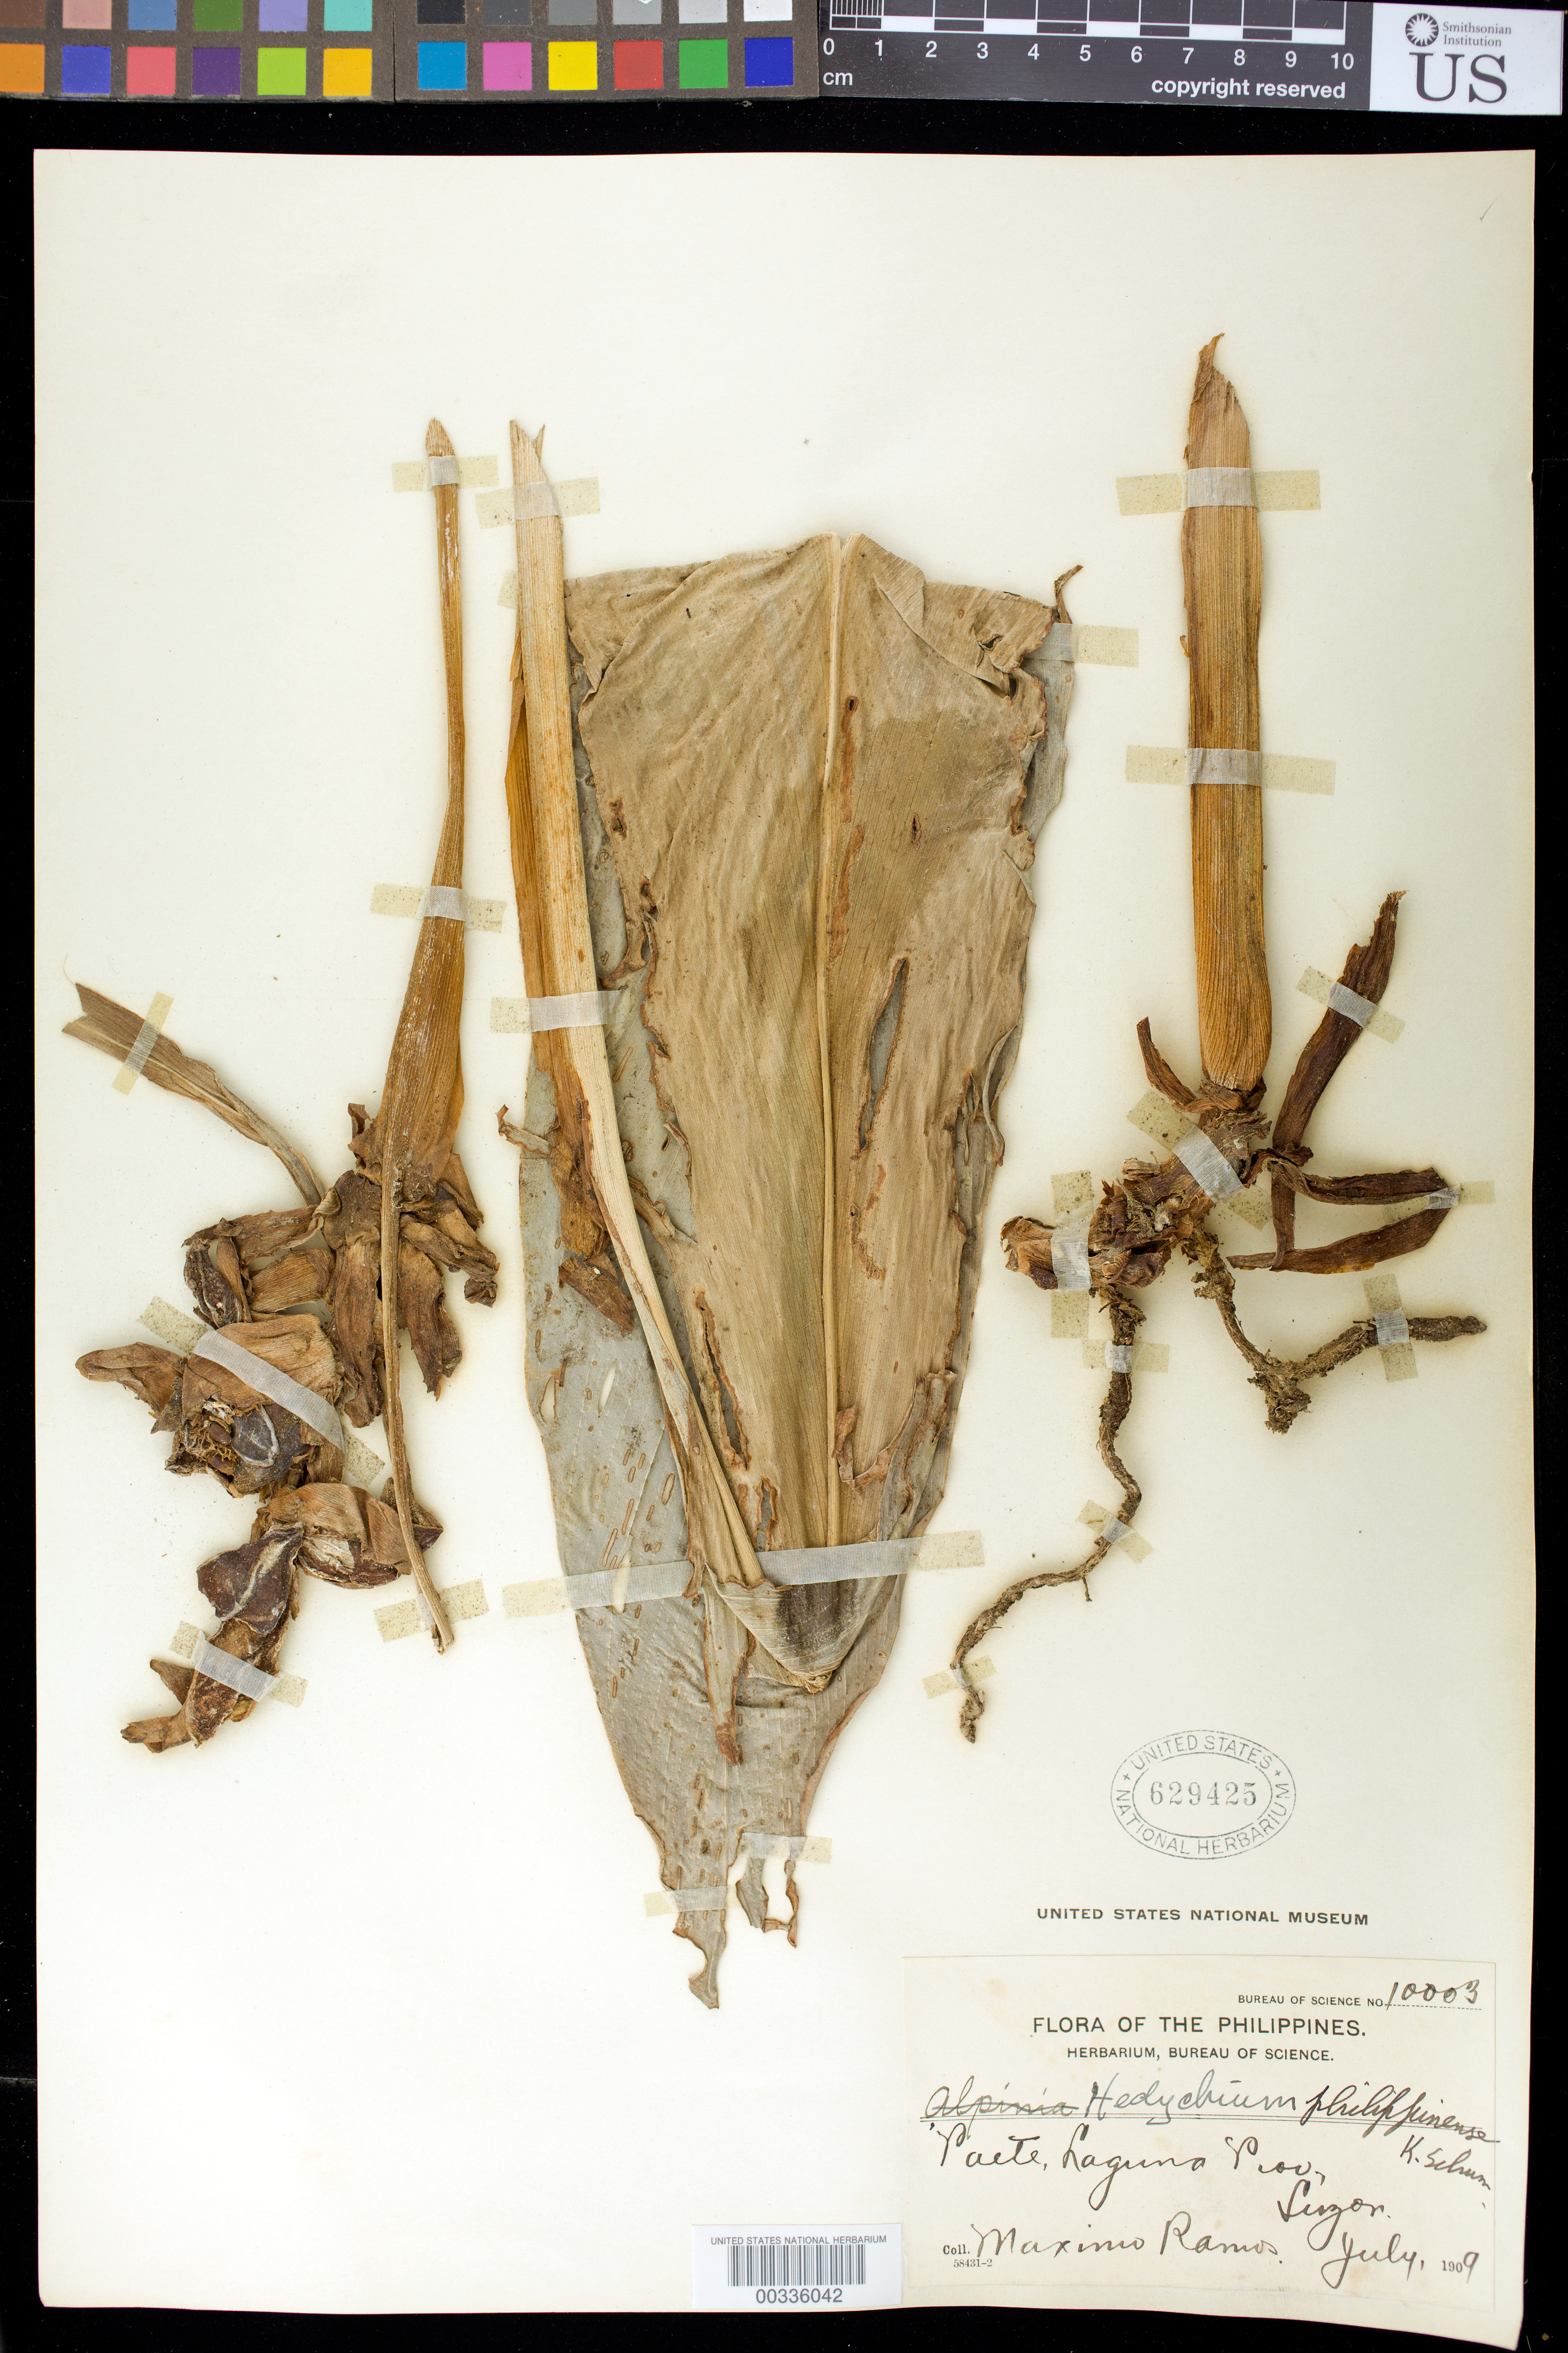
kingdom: Plantae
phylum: Tracheophyta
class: Liliopsida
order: Zingiberales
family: Zingiberaceae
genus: Hedychium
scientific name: Hedychium philippinense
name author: K. Schum.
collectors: M. Ramos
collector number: Bur. Sci. 10003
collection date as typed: Jul 1909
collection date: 1909-07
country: Philippines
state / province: Calabarzon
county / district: Laguna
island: Luzon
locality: Paete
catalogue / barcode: US 629425